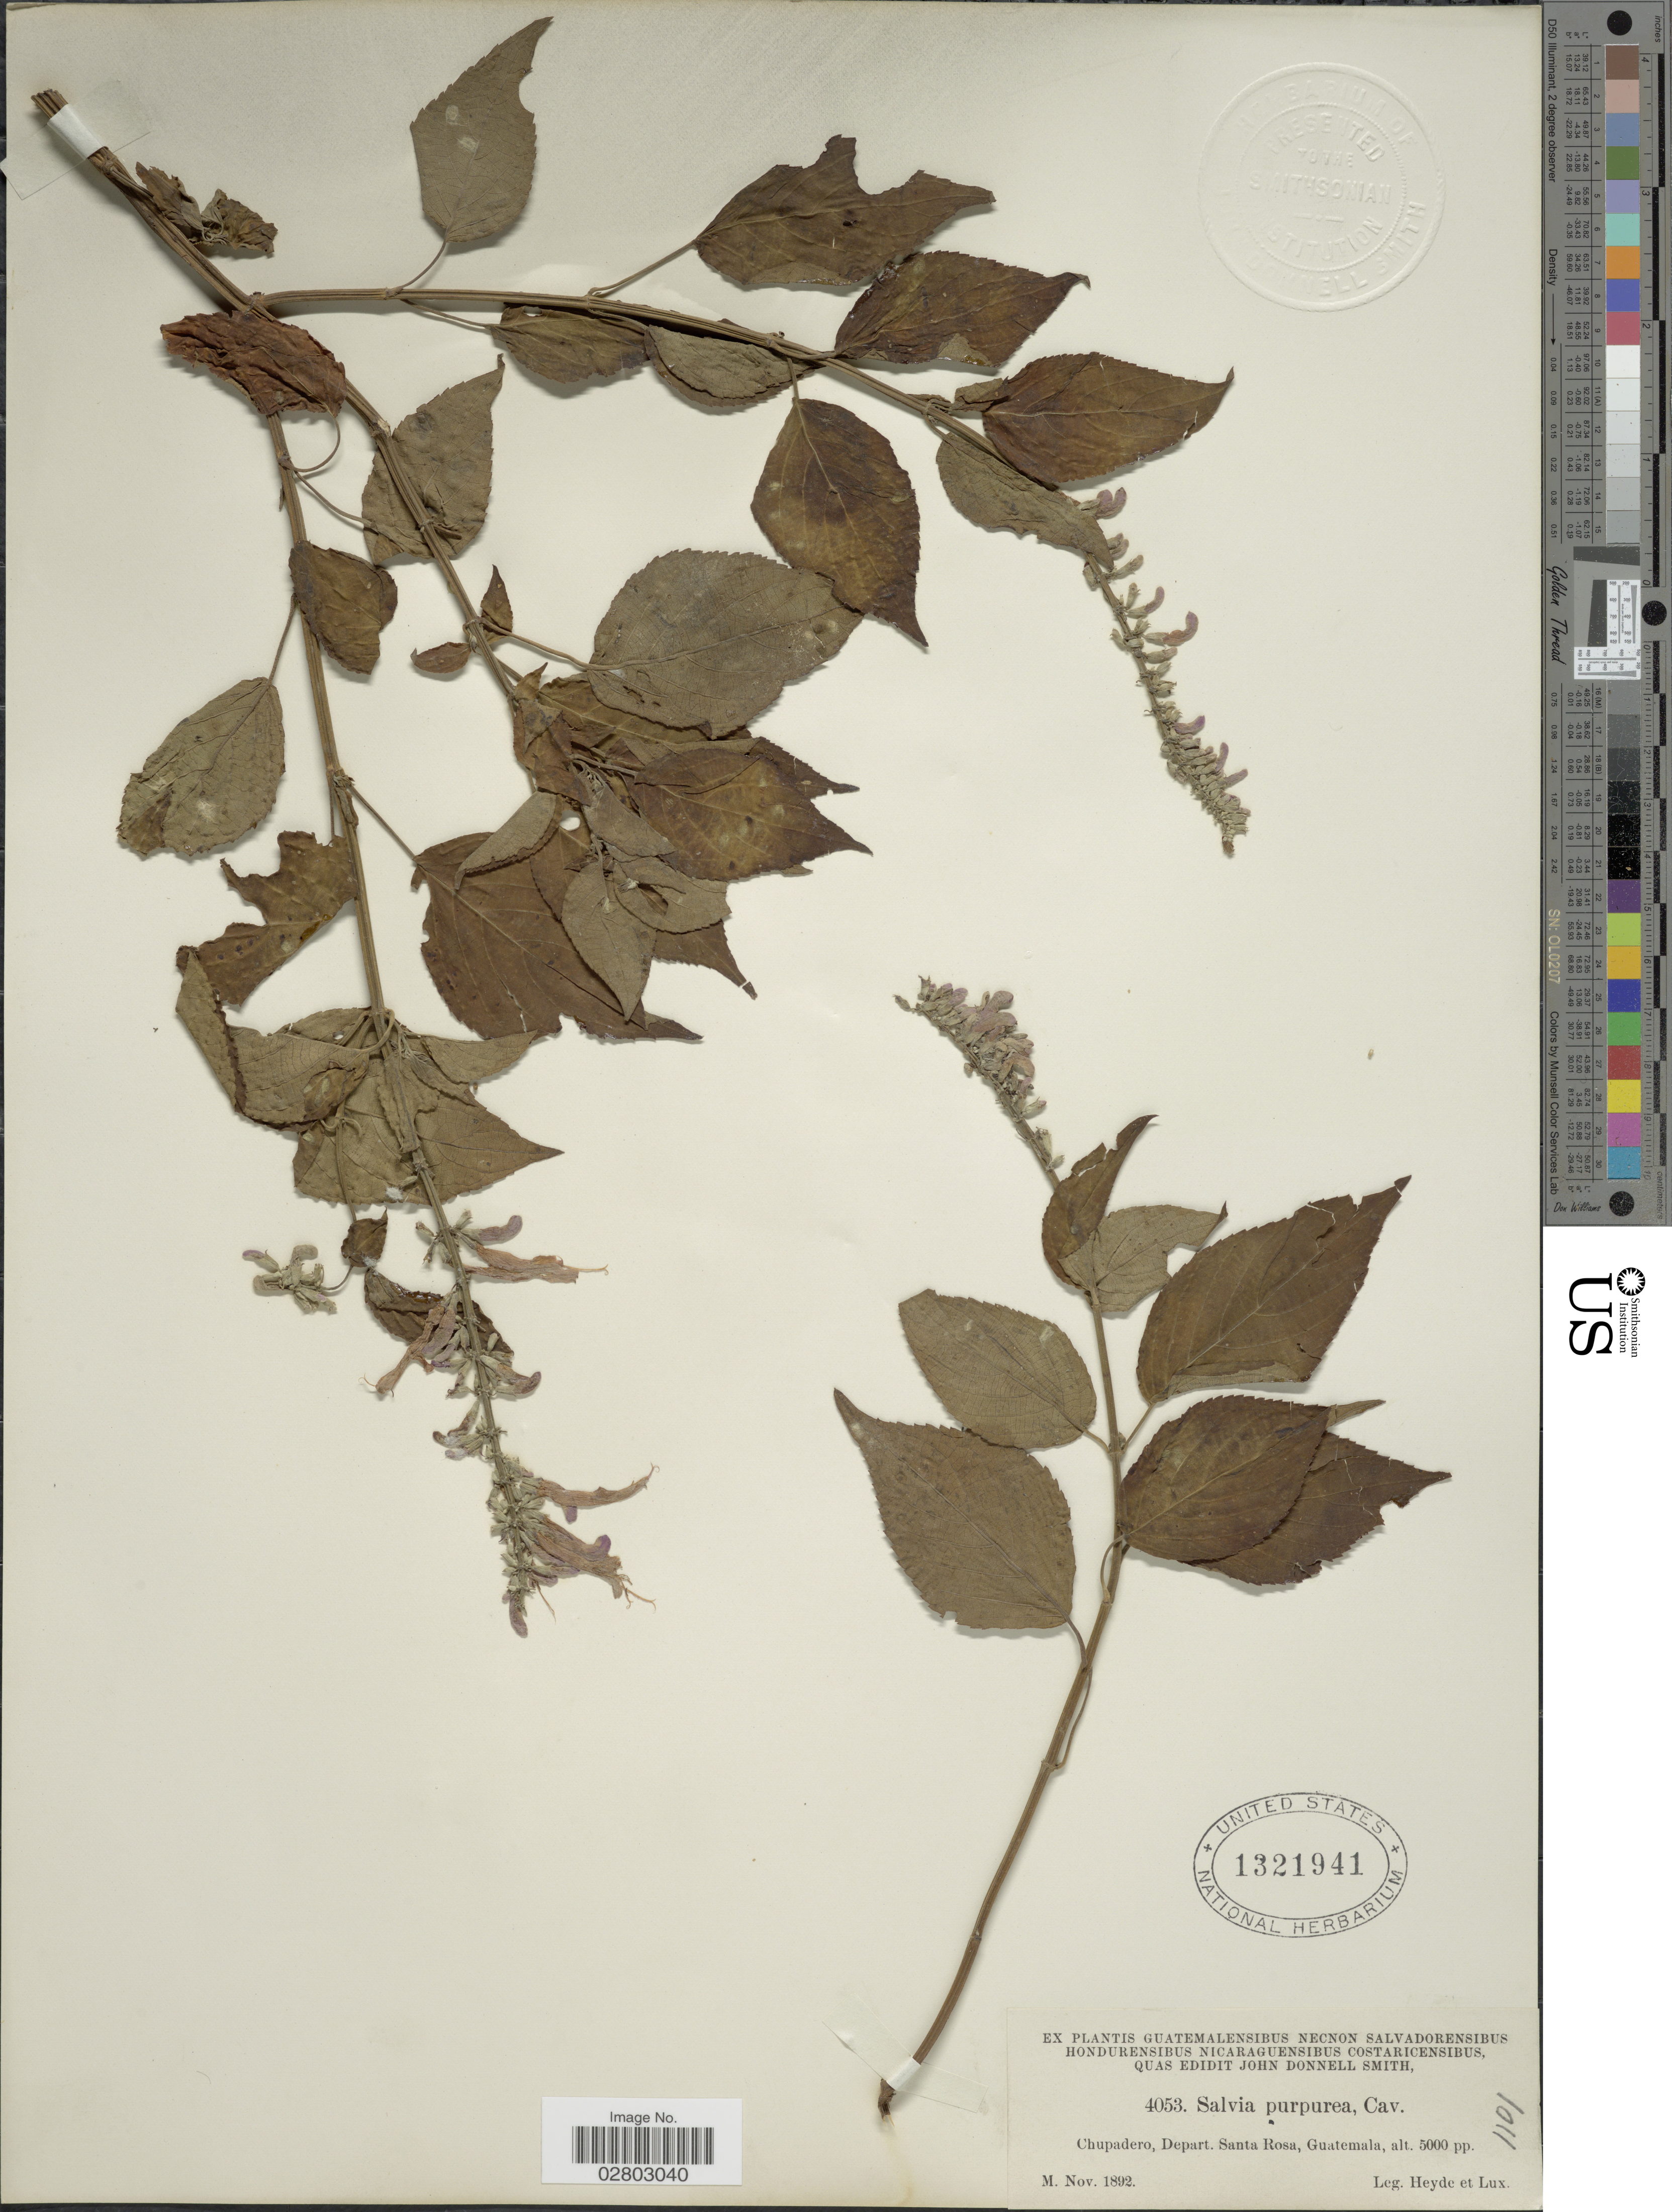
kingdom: Plantae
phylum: Tracheophyta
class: Magnoliopsida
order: Lamiales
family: Lamiaceae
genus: Salvia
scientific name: Salvia purpurea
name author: Cav.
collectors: Heyde & Lux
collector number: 4053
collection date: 1892-11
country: Guatemala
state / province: Santa Rosa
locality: Chupadero, Depart. Santa Rosa, Guatemala.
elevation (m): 1524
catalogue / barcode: US 1321941